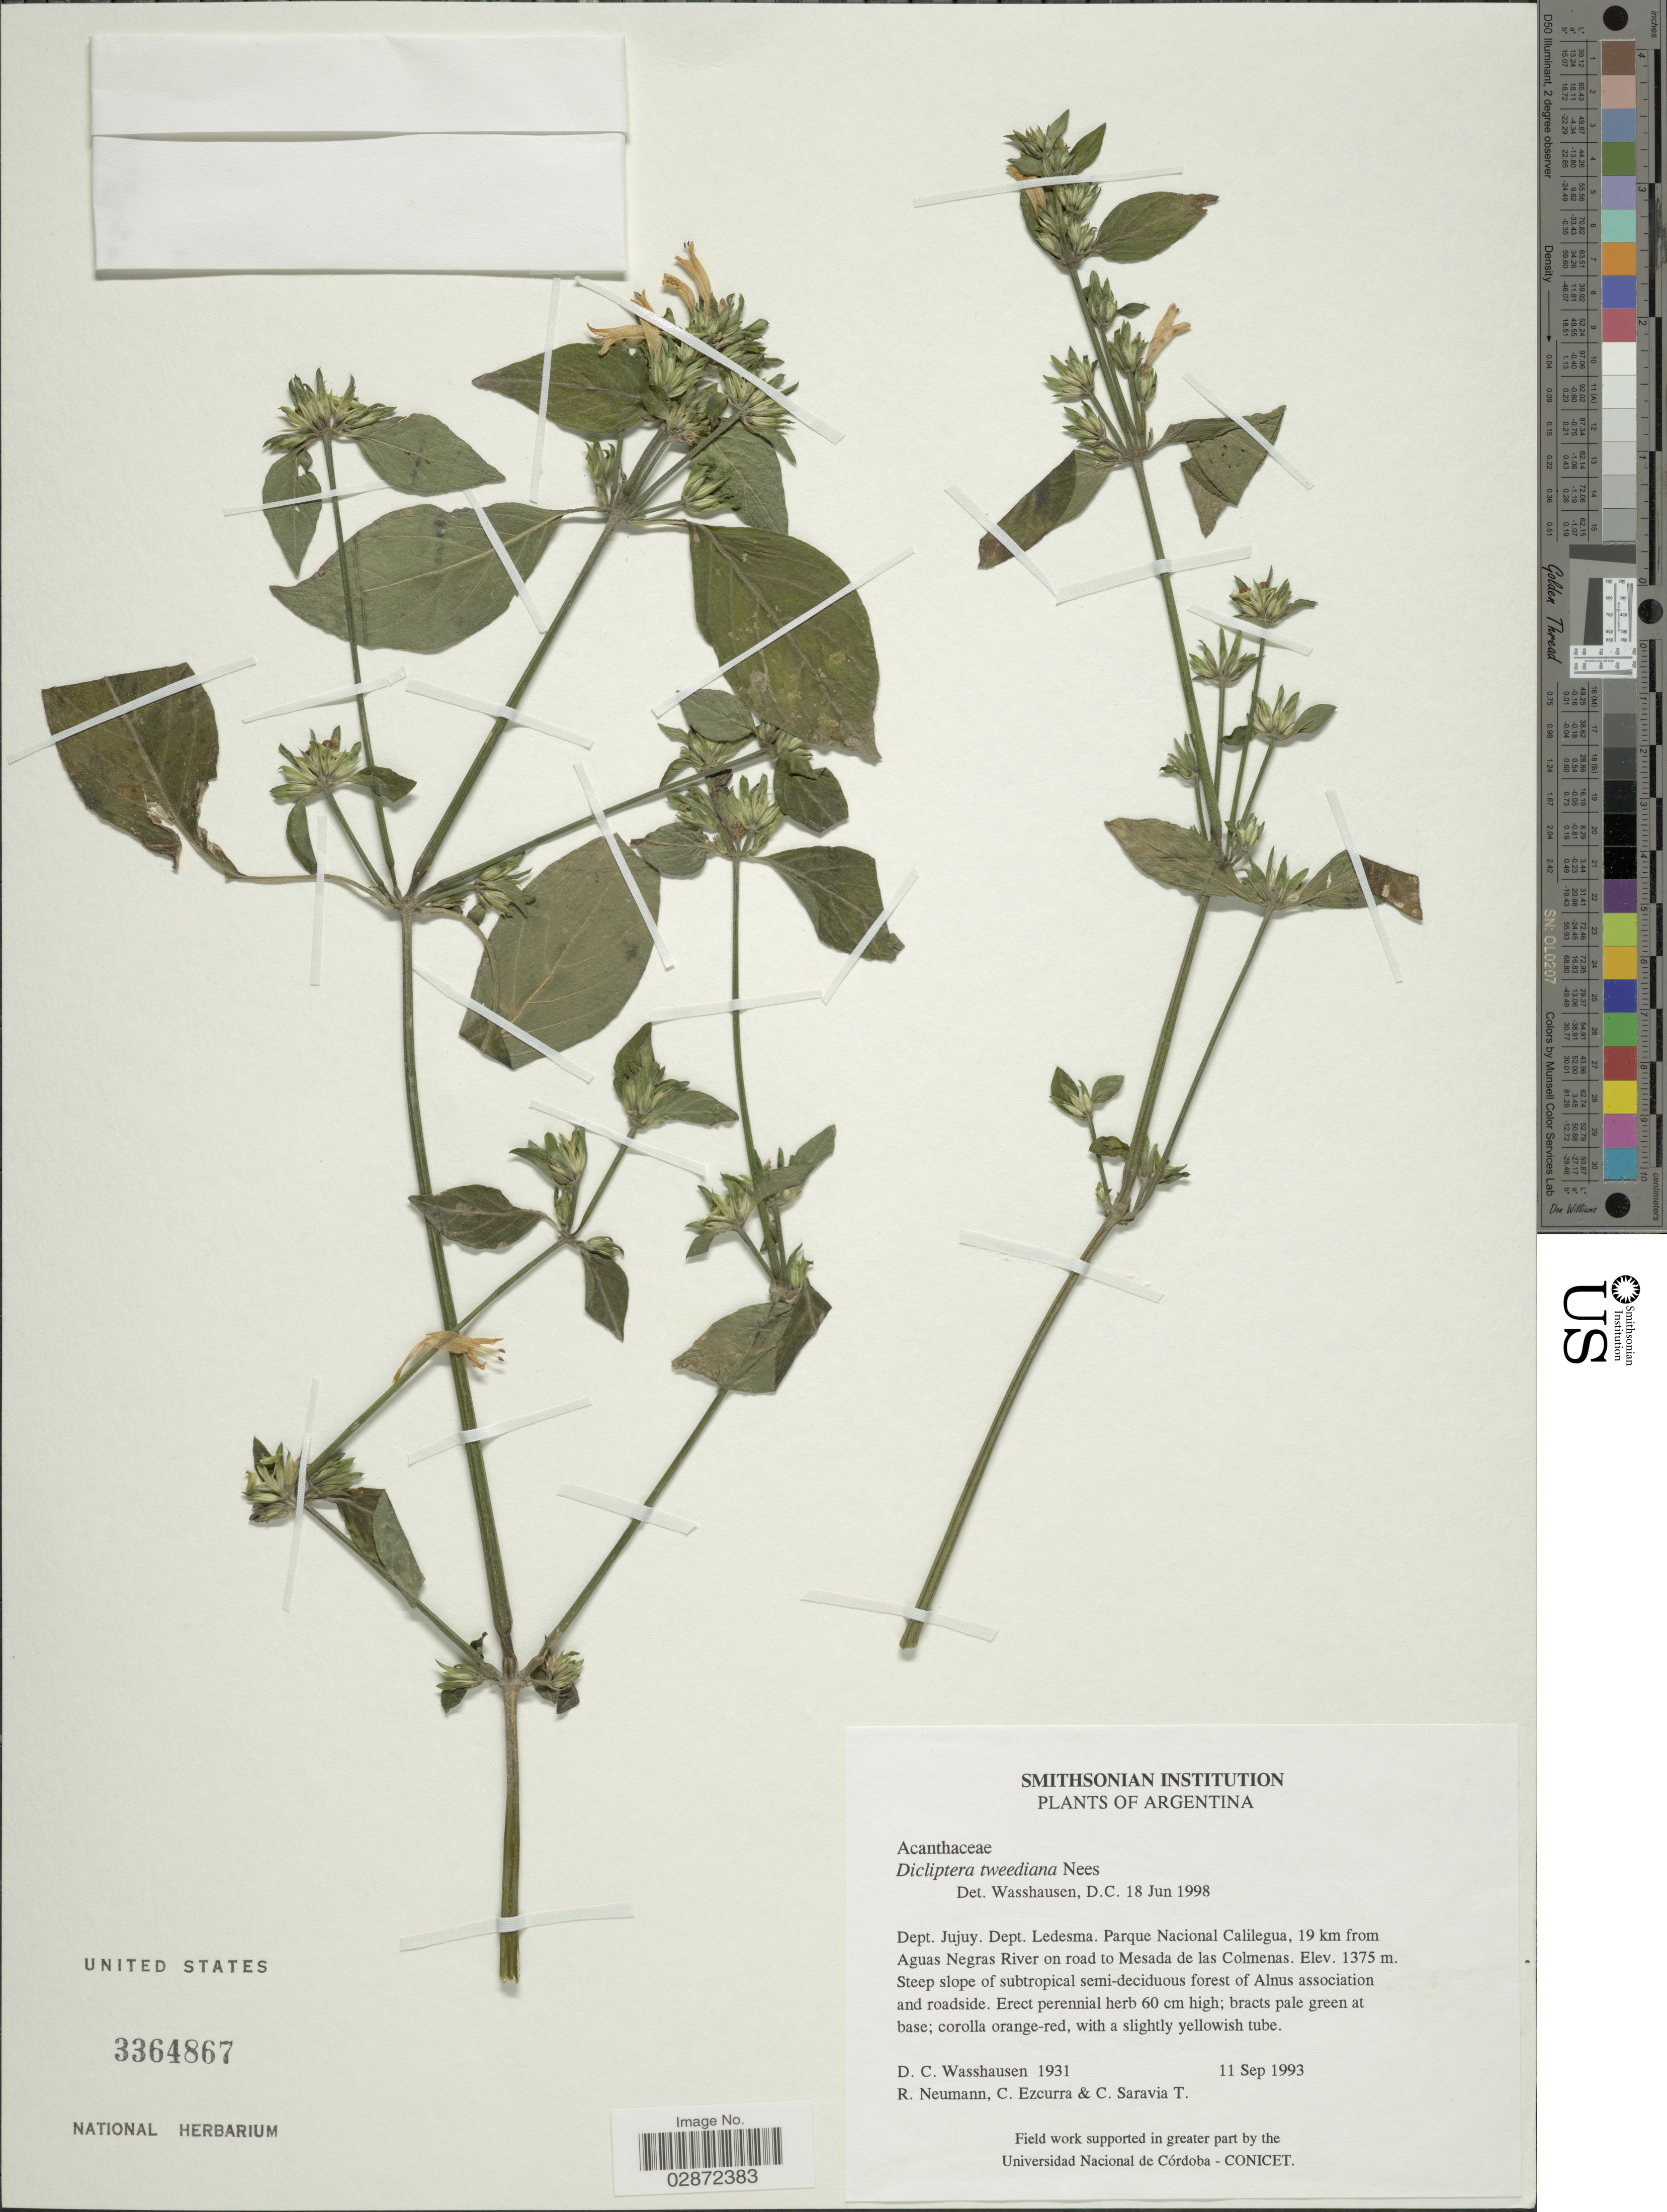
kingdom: Plantae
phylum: Tracheophyta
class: Magnoliopsida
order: Lamiales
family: Acanthaceae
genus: Dicliptera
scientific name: Dicliptera squarrosa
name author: Nees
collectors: D. C. Wasshausen, R. Neumann, C. Ezcurra & C. Saravia T.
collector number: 1931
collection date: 1993-09-11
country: Argentina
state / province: Jujuy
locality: Dept. Jujuy. Dept. Ledesma. Parque Nacional Calilegua, 19 km from Aguas Negras River on road to Mesada de las Colmenas.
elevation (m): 1375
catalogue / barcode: US 3364867